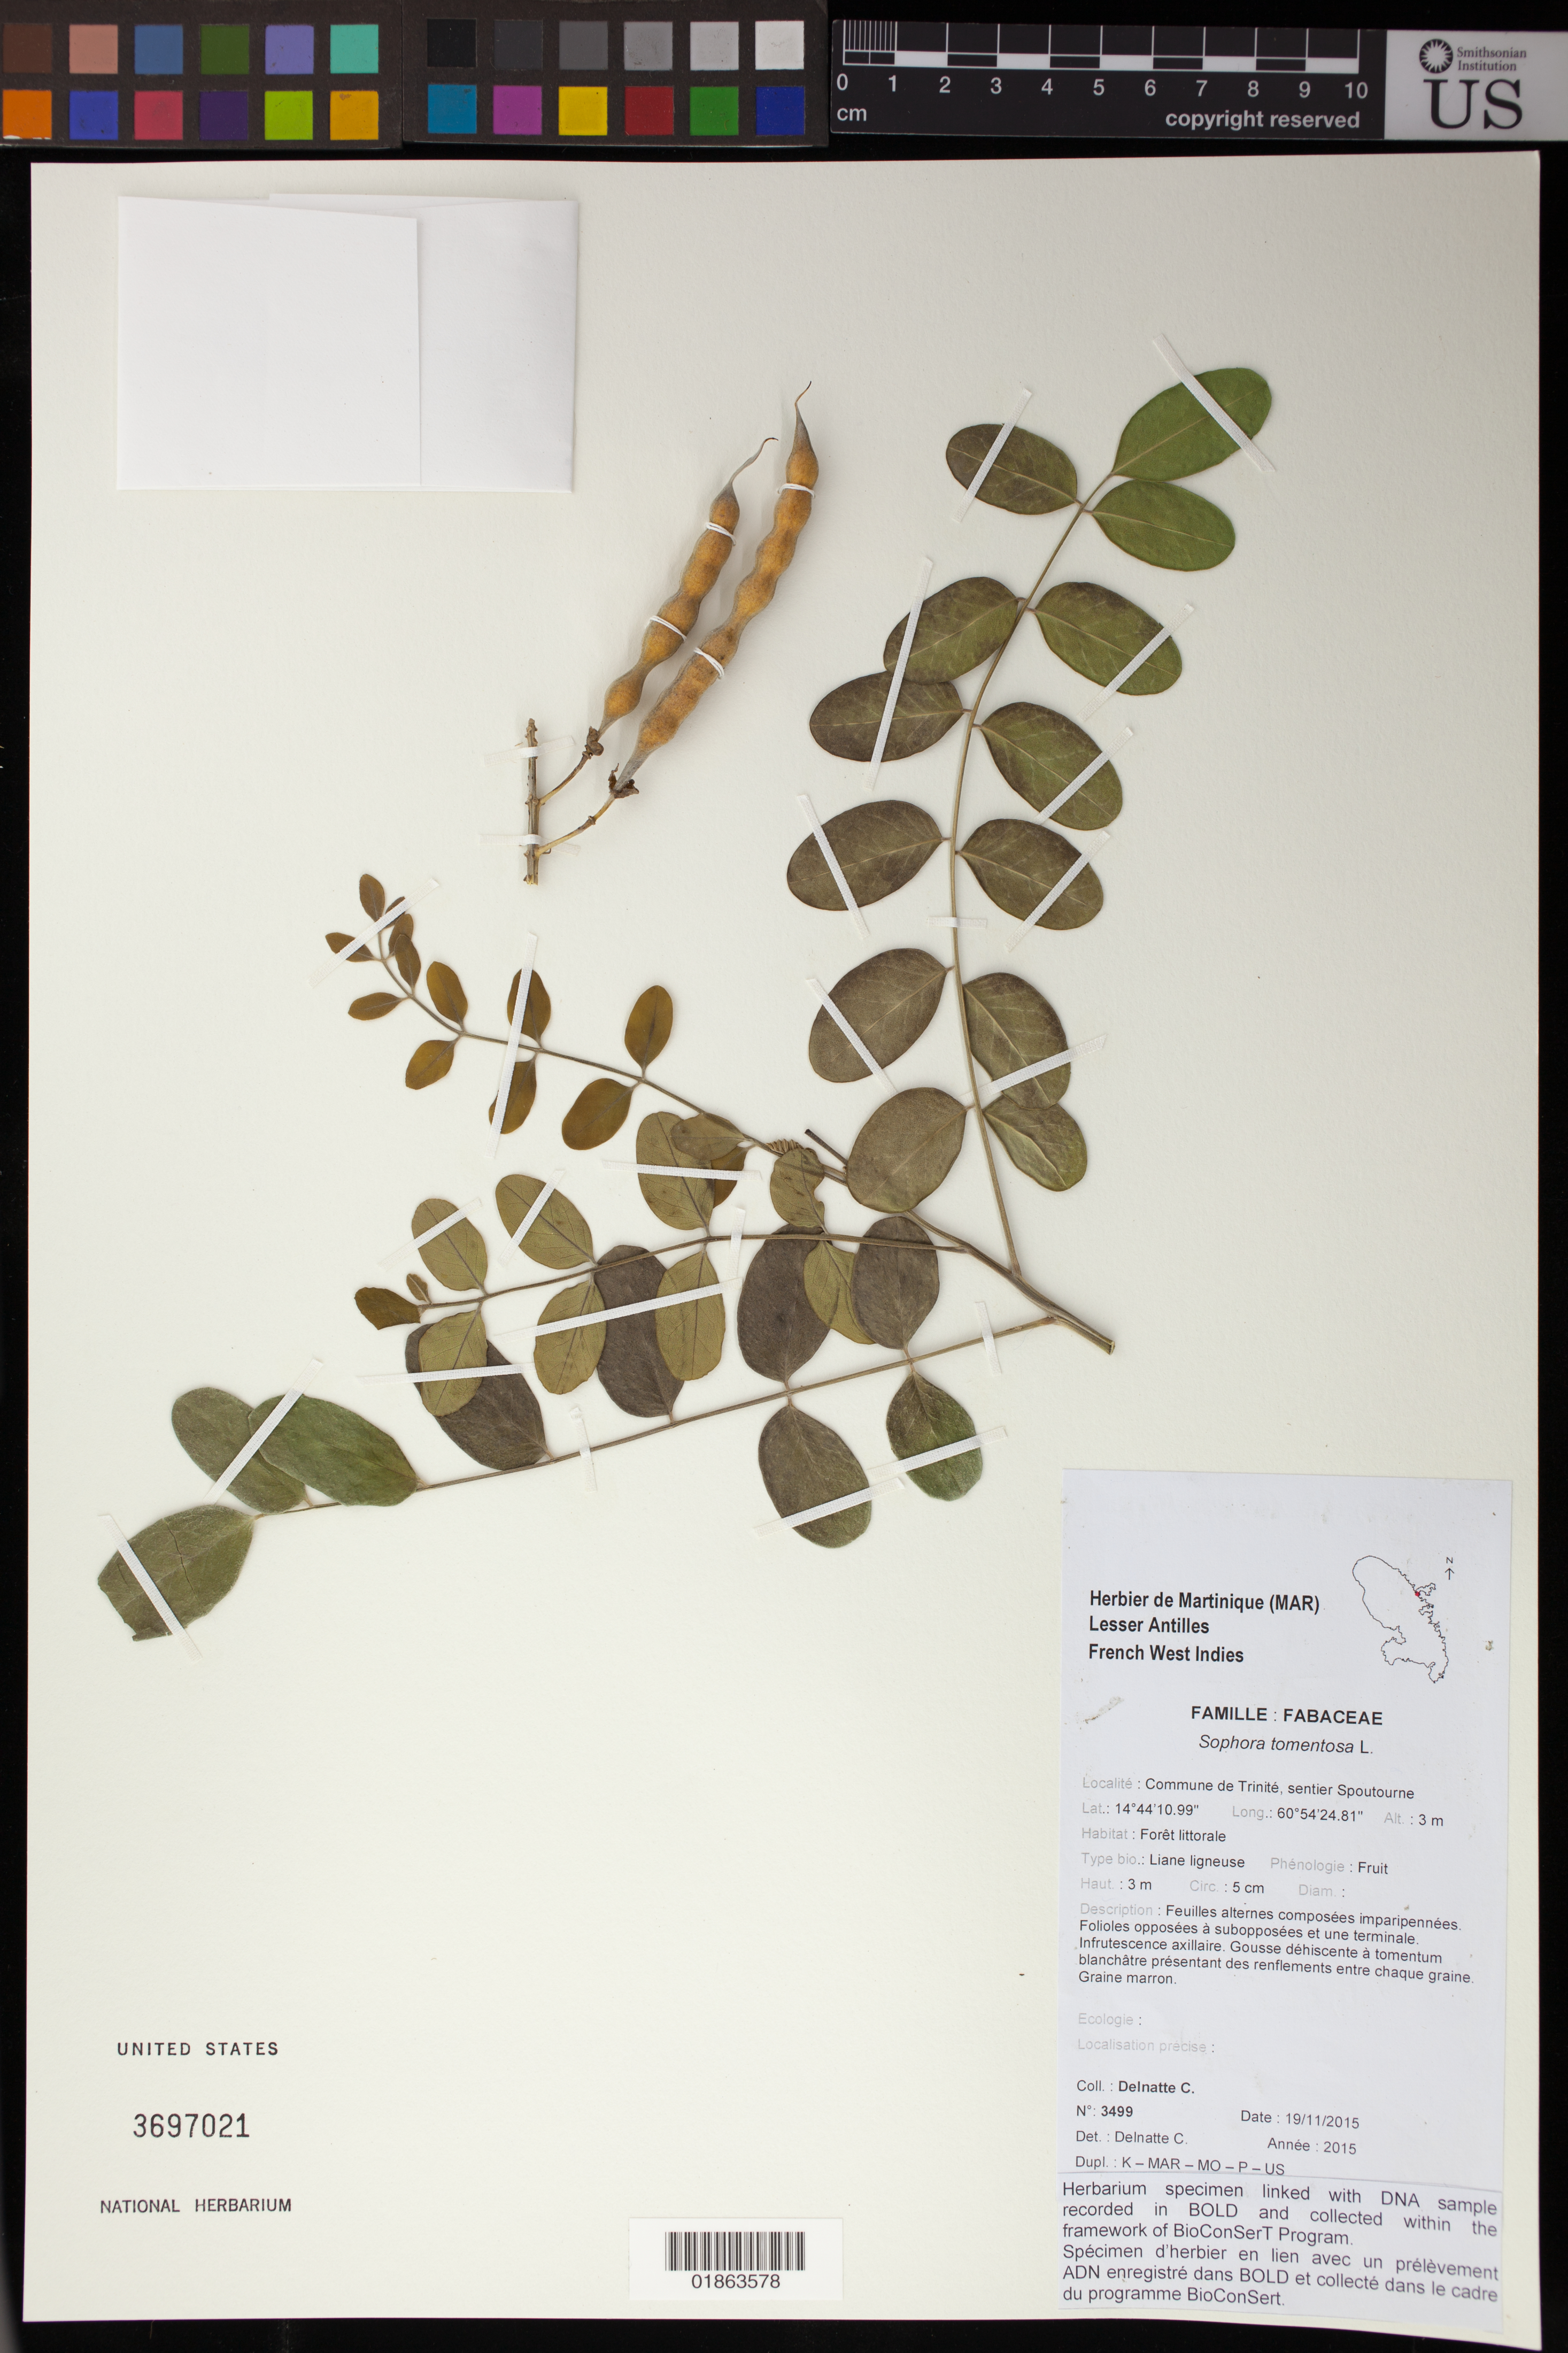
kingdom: Plantae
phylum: Tracheophyta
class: Magnoliopsida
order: Fabales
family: Fabaceae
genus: Sophora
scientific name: Sophora tomentosa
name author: L.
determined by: Delnatte, C.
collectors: C. Delnatte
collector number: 3499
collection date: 2015-11-19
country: Martinique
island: Martinique I.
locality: Commune de Trinité, sentier Spoutourne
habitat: Forêt ligneuse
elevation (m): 3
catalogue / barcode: US 3697021